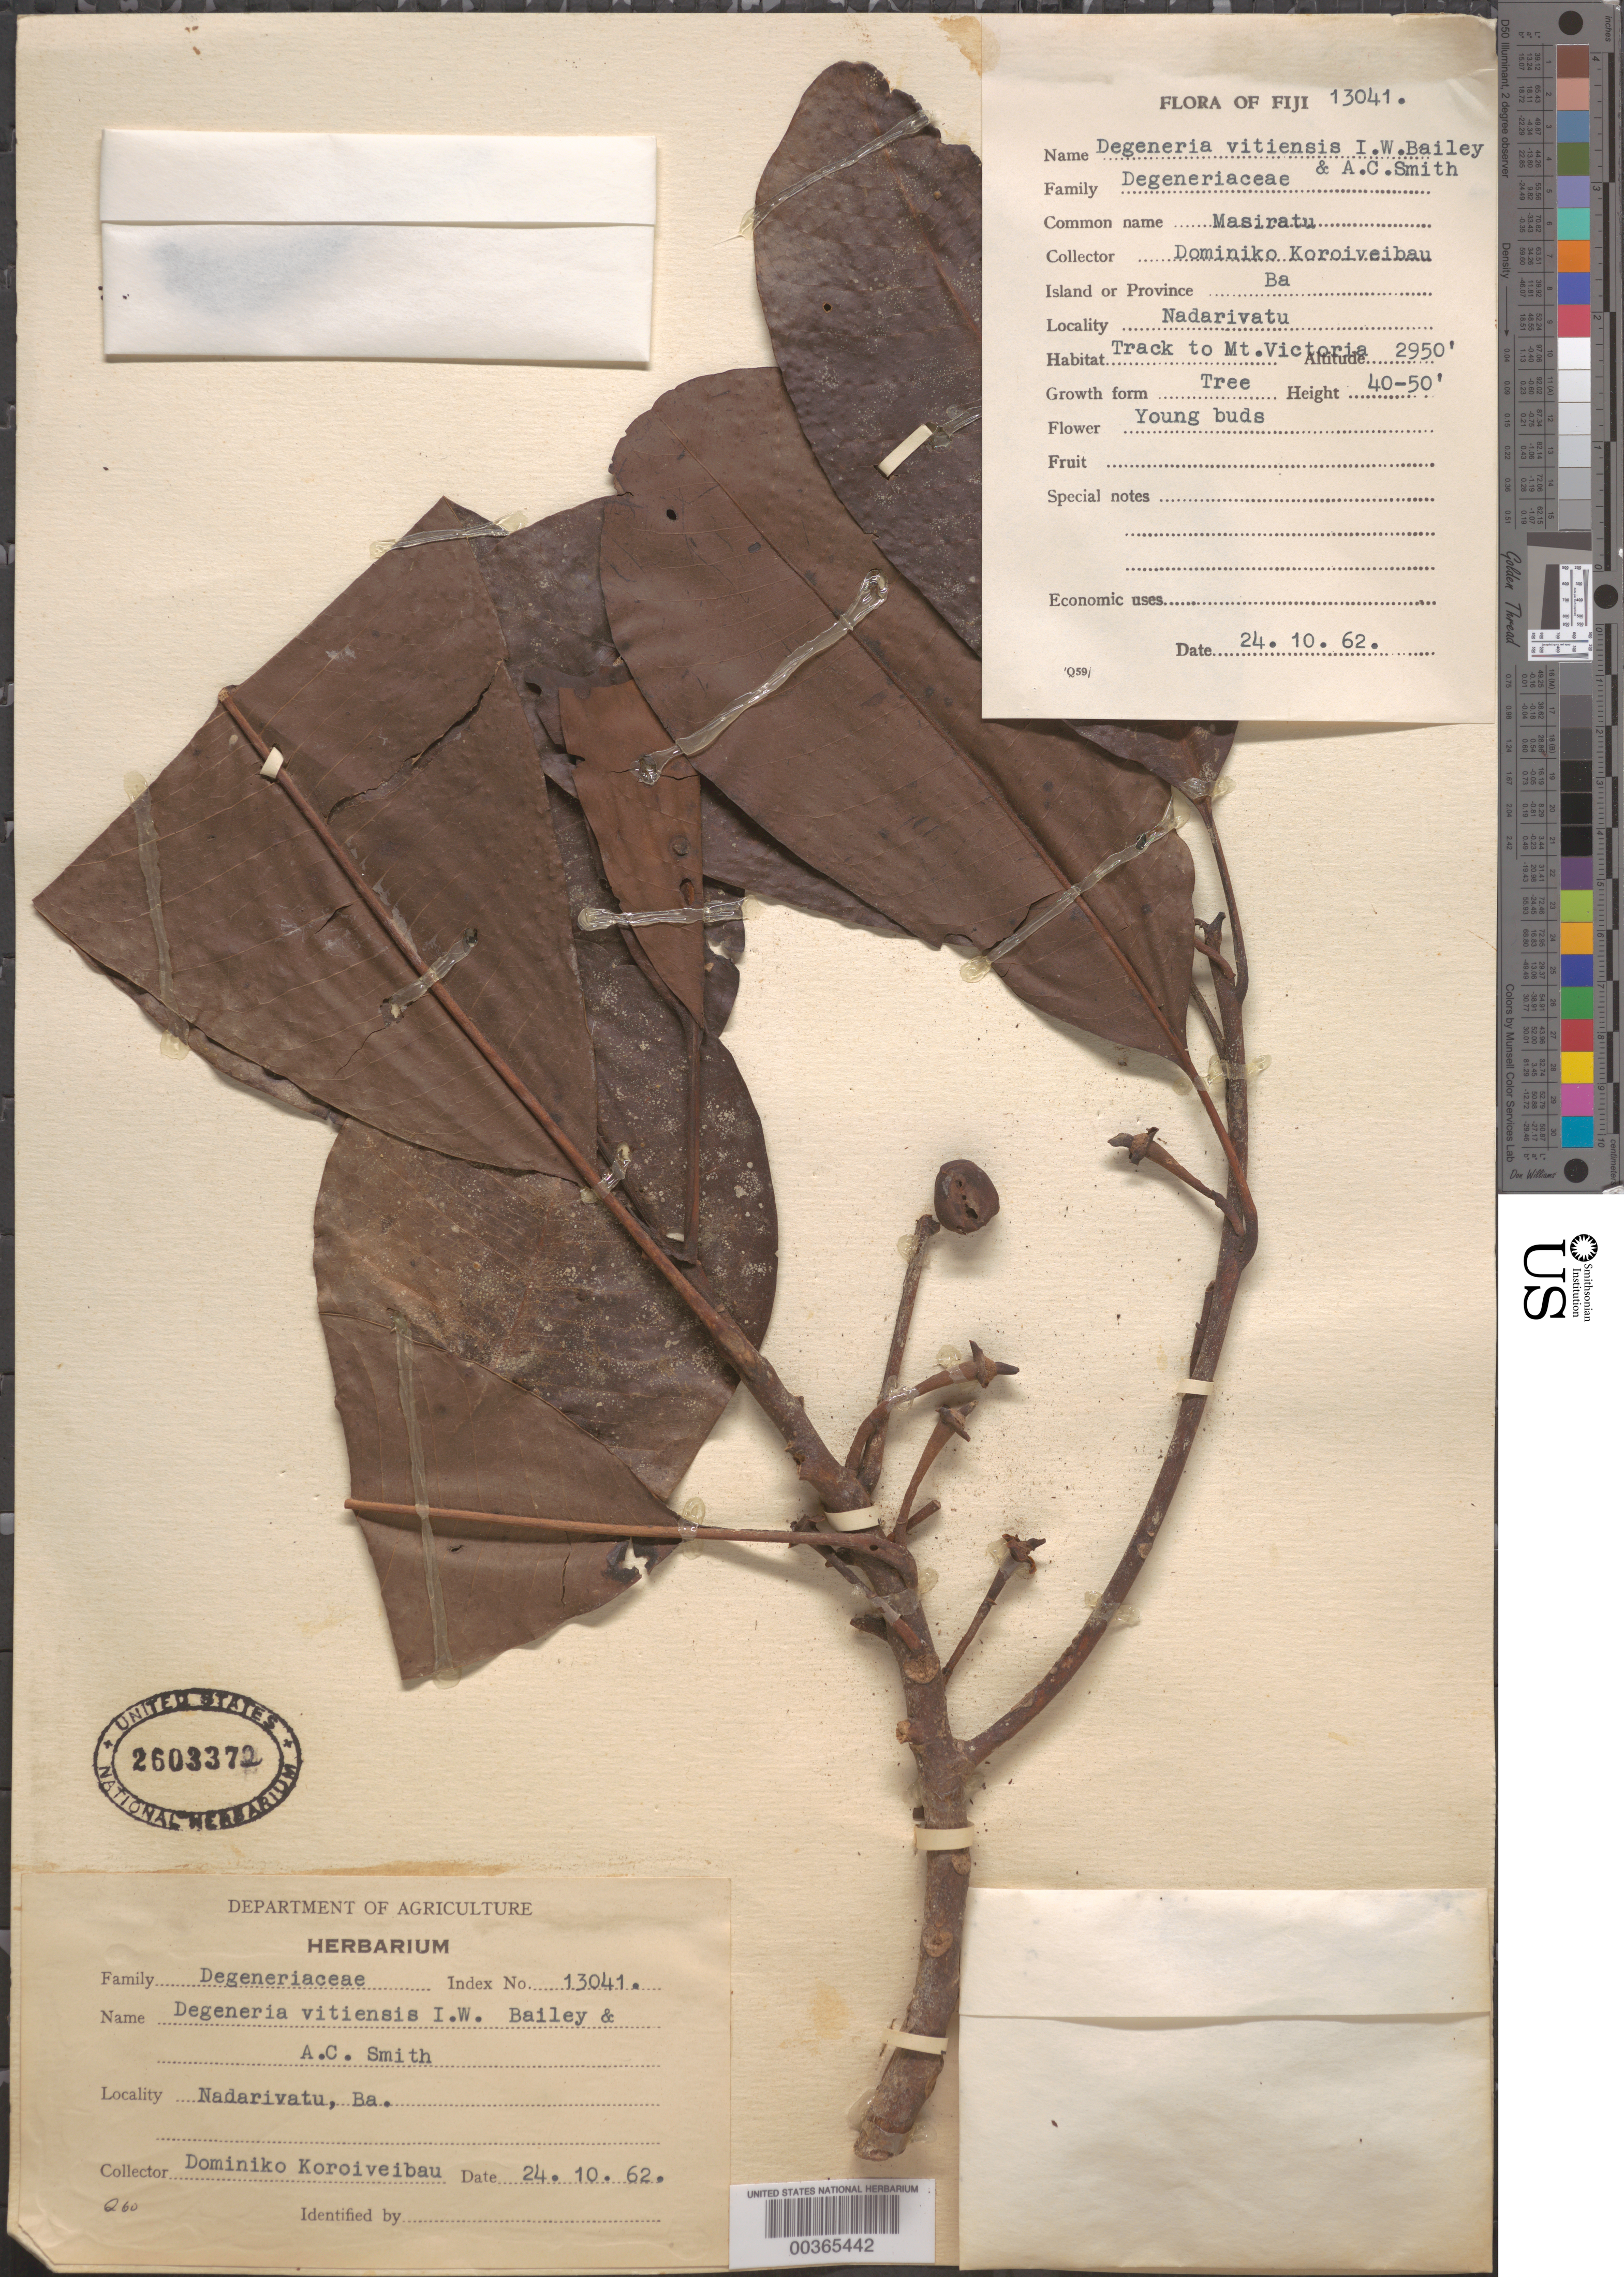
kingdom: Plantae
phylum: Tracheophyta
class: Magnoliopsida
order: Magnoliales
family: Degeneriaceae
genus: Degeneria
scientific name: Degeneria vitiensis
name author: L.W. Bailey & A.C. Sm.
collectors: D. Koroiveibau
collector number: Herb. 13041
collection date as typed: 24 Oct 1962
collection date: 1962-10-24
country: Fiji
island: Viti Levu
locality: Ba, Nadarivatu, track to Mt. Victoria. Mba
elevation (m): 899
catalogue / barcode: US 2603372